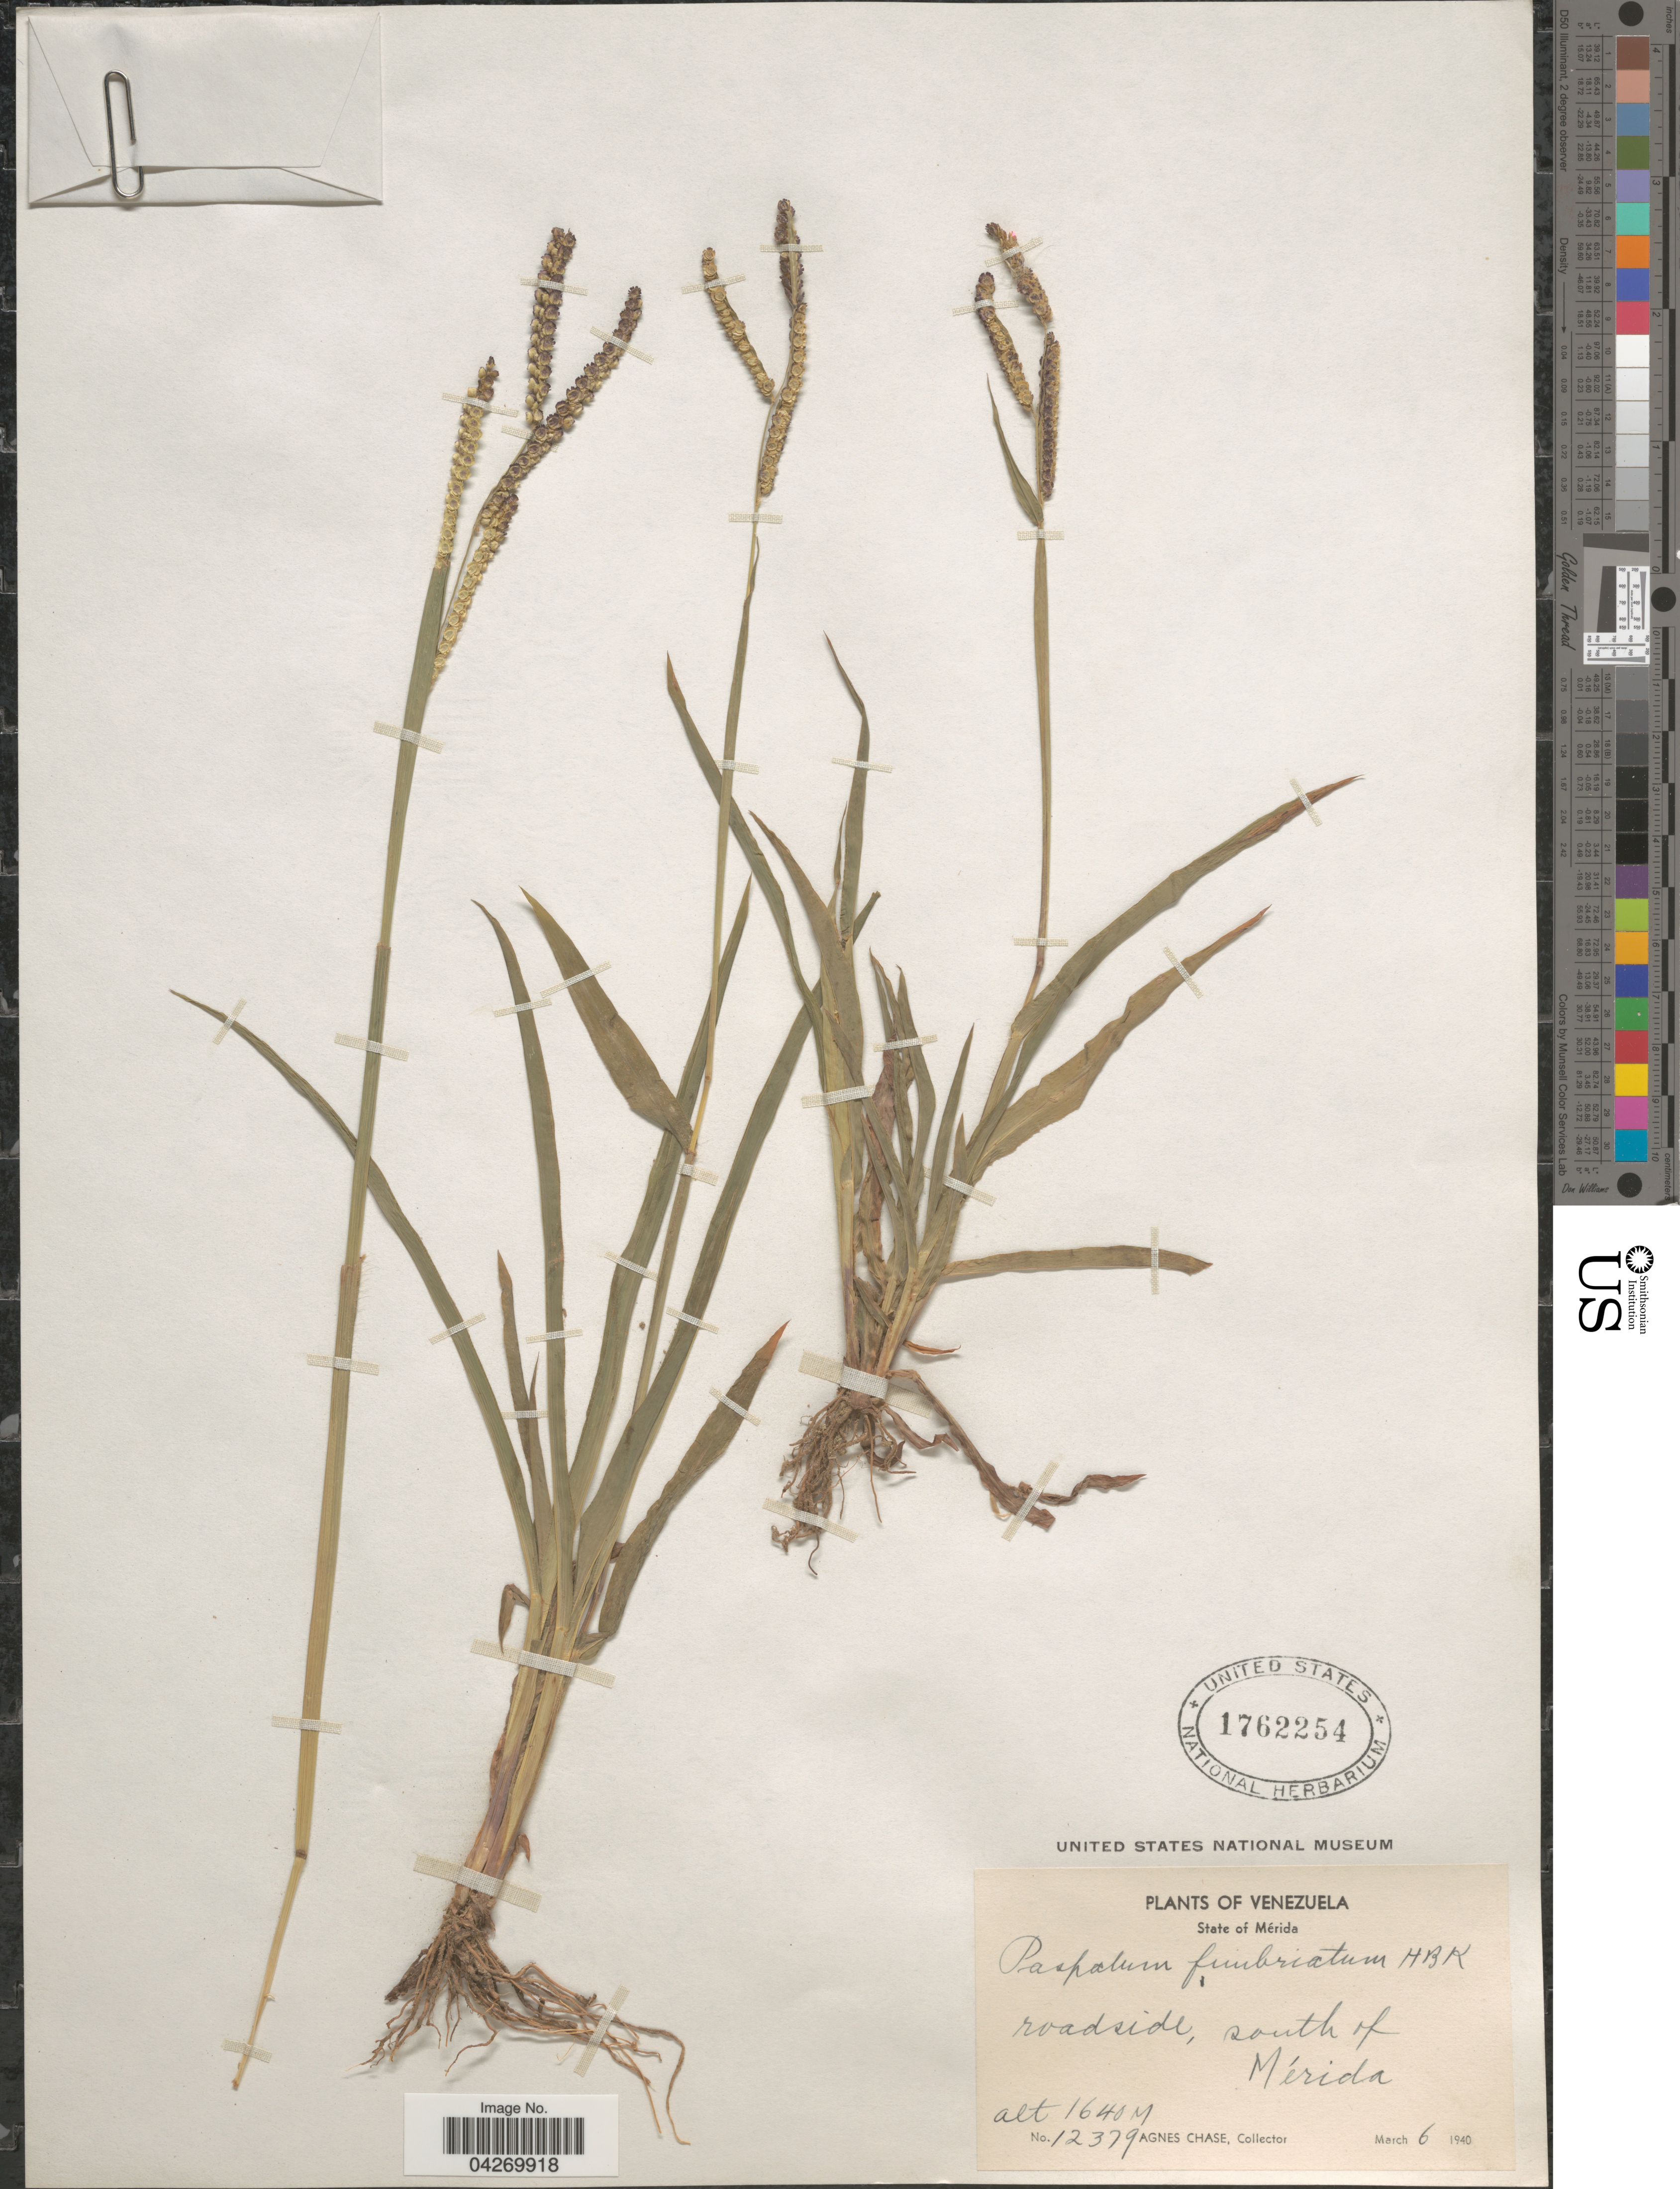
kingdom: Plantae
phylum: Tracheophyta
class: Liliopsida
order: Poales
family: Poaceae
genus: Paspalum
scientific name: Paspalum fimbriatum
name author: Kunth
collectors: A. Chase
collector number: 12379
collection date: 1940-03-06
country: Venezuela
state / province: Merida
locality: Roadside, south of Mérida.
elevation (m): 1640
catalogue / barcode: US 1762254